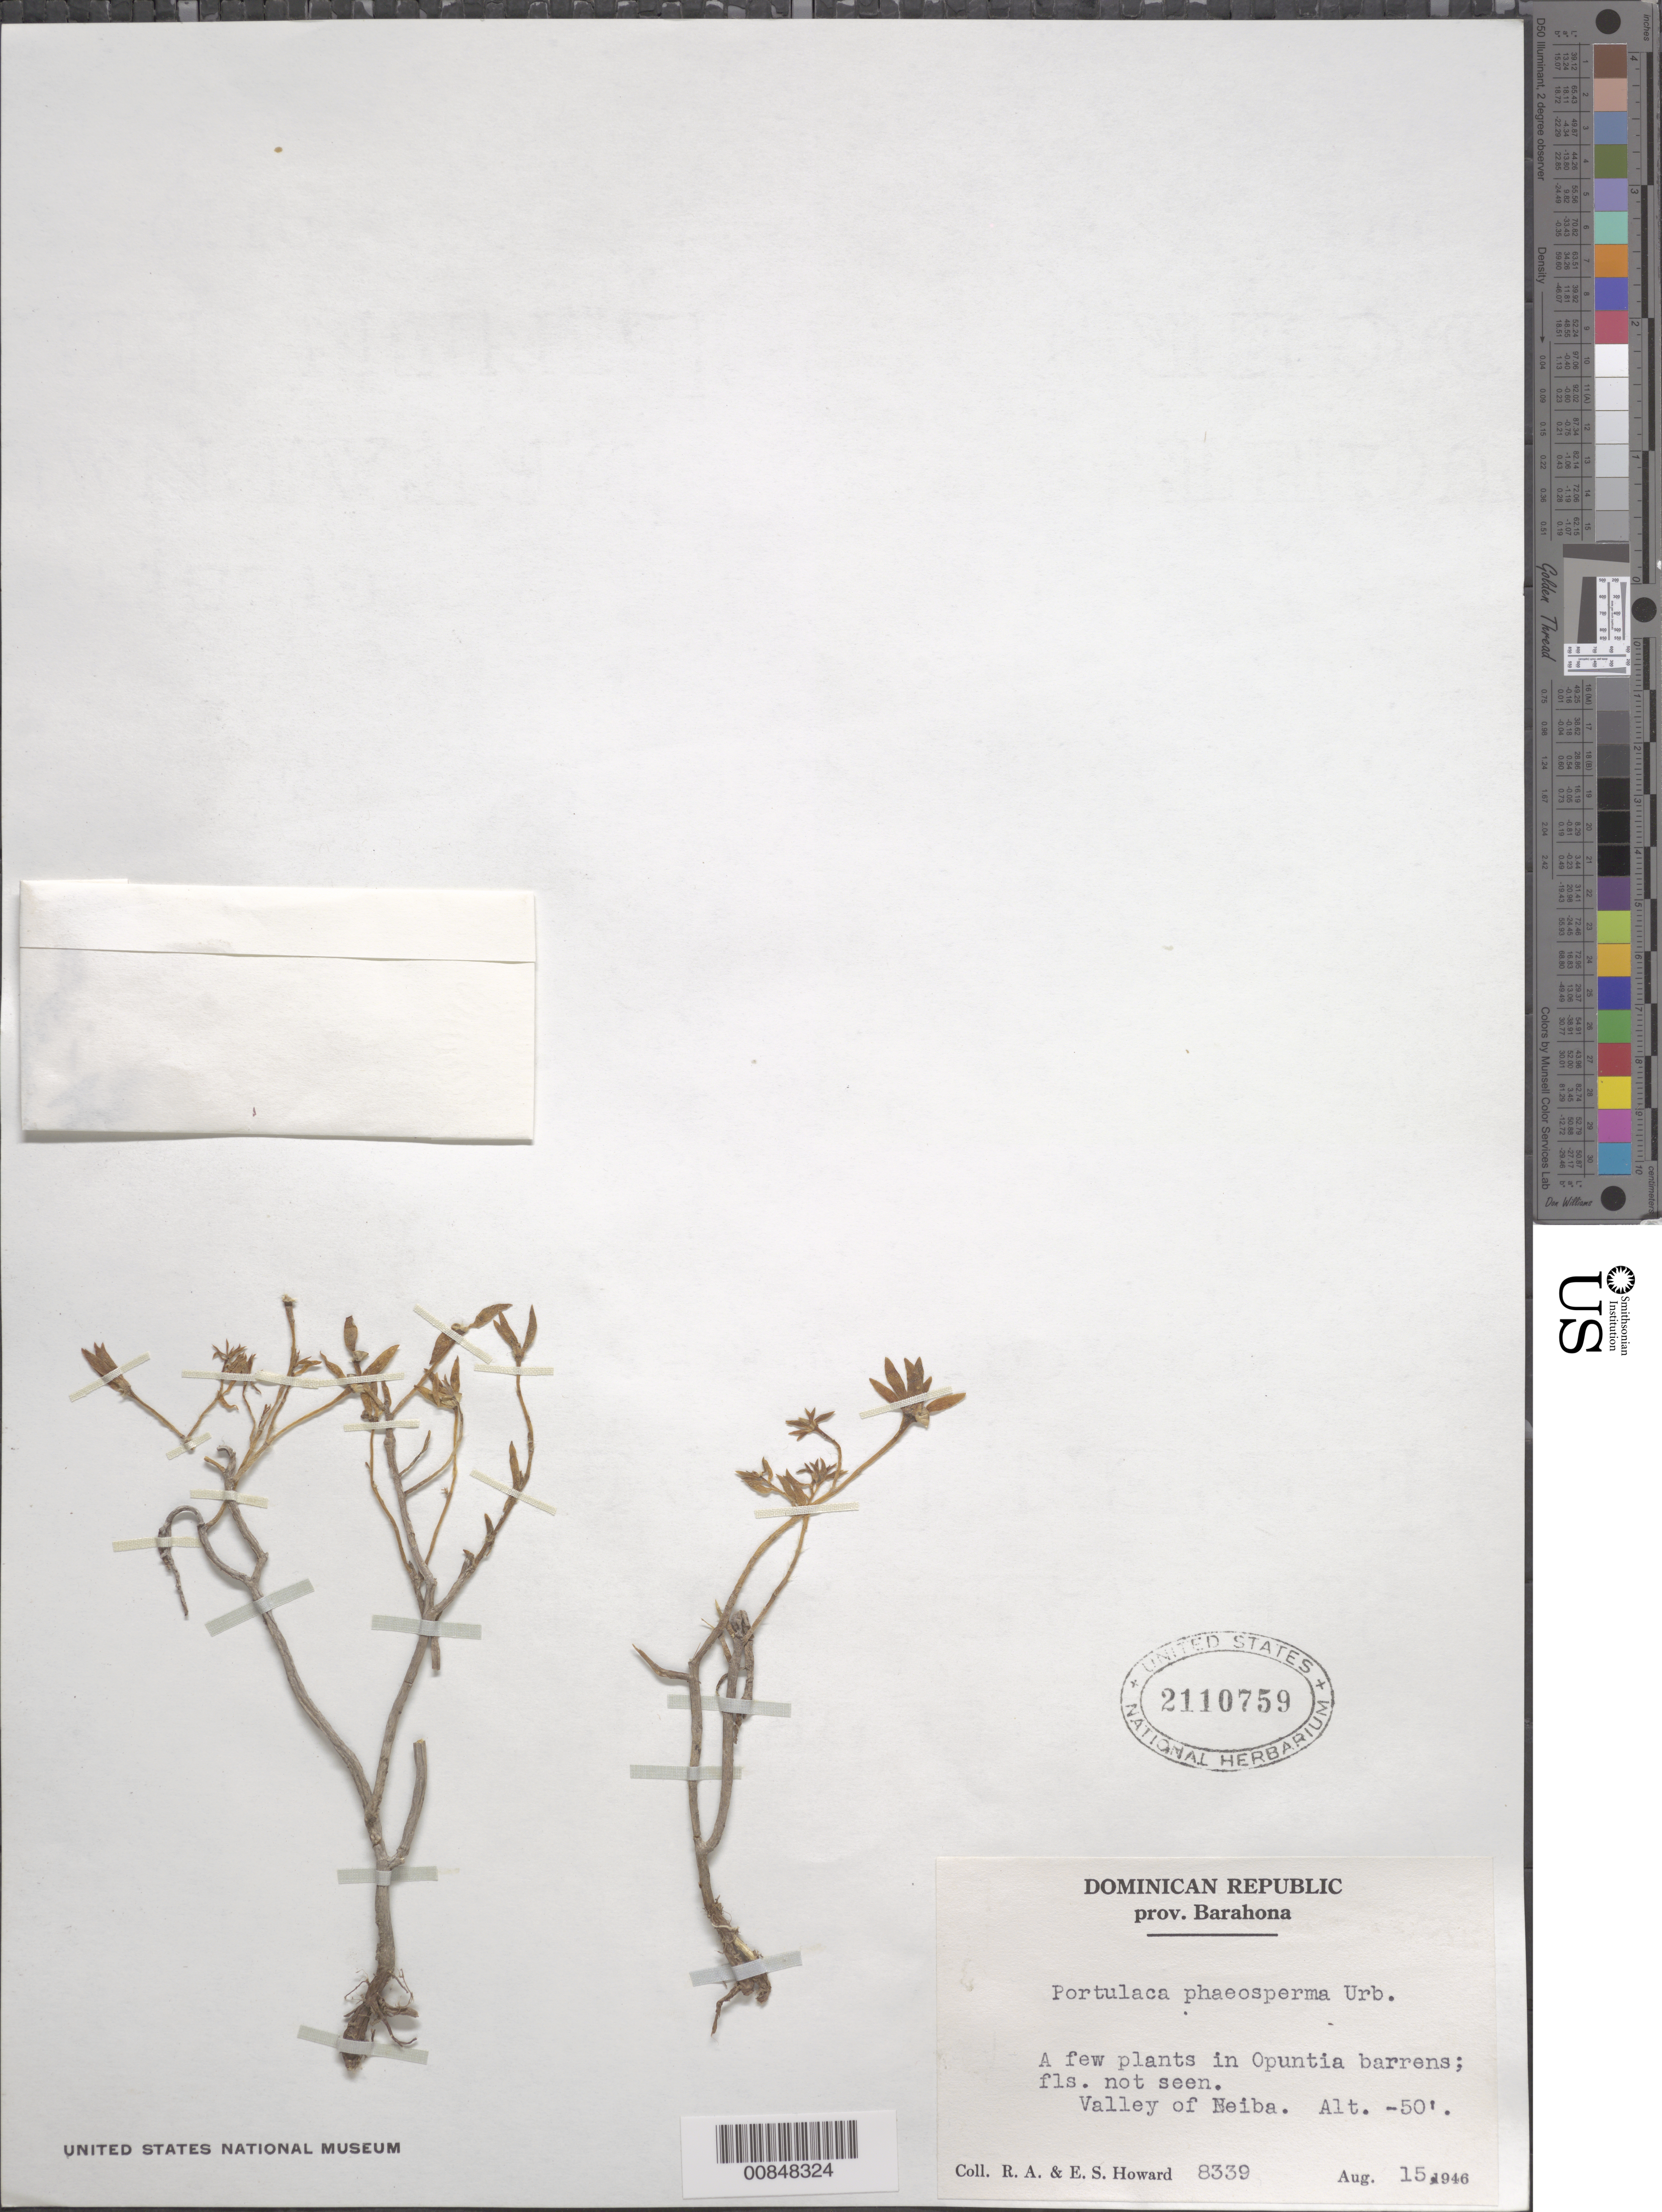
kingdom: Plantae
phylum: Tracheophyta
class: Magnoliopsida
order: Caryophyllales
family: Portulacaceae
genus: Portulaca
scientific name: Portulaca rubricaulis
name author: Kunth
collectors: R. A. Howard & E. S. Howard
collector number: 8339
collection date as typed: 15 Aug 1946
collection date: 1946-08-15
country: Dominican Republic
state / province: Barahona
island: Hispaniola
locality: Valley of Neiba.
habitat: In Opentia barrens.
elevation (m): -15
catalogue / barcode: US 2110759